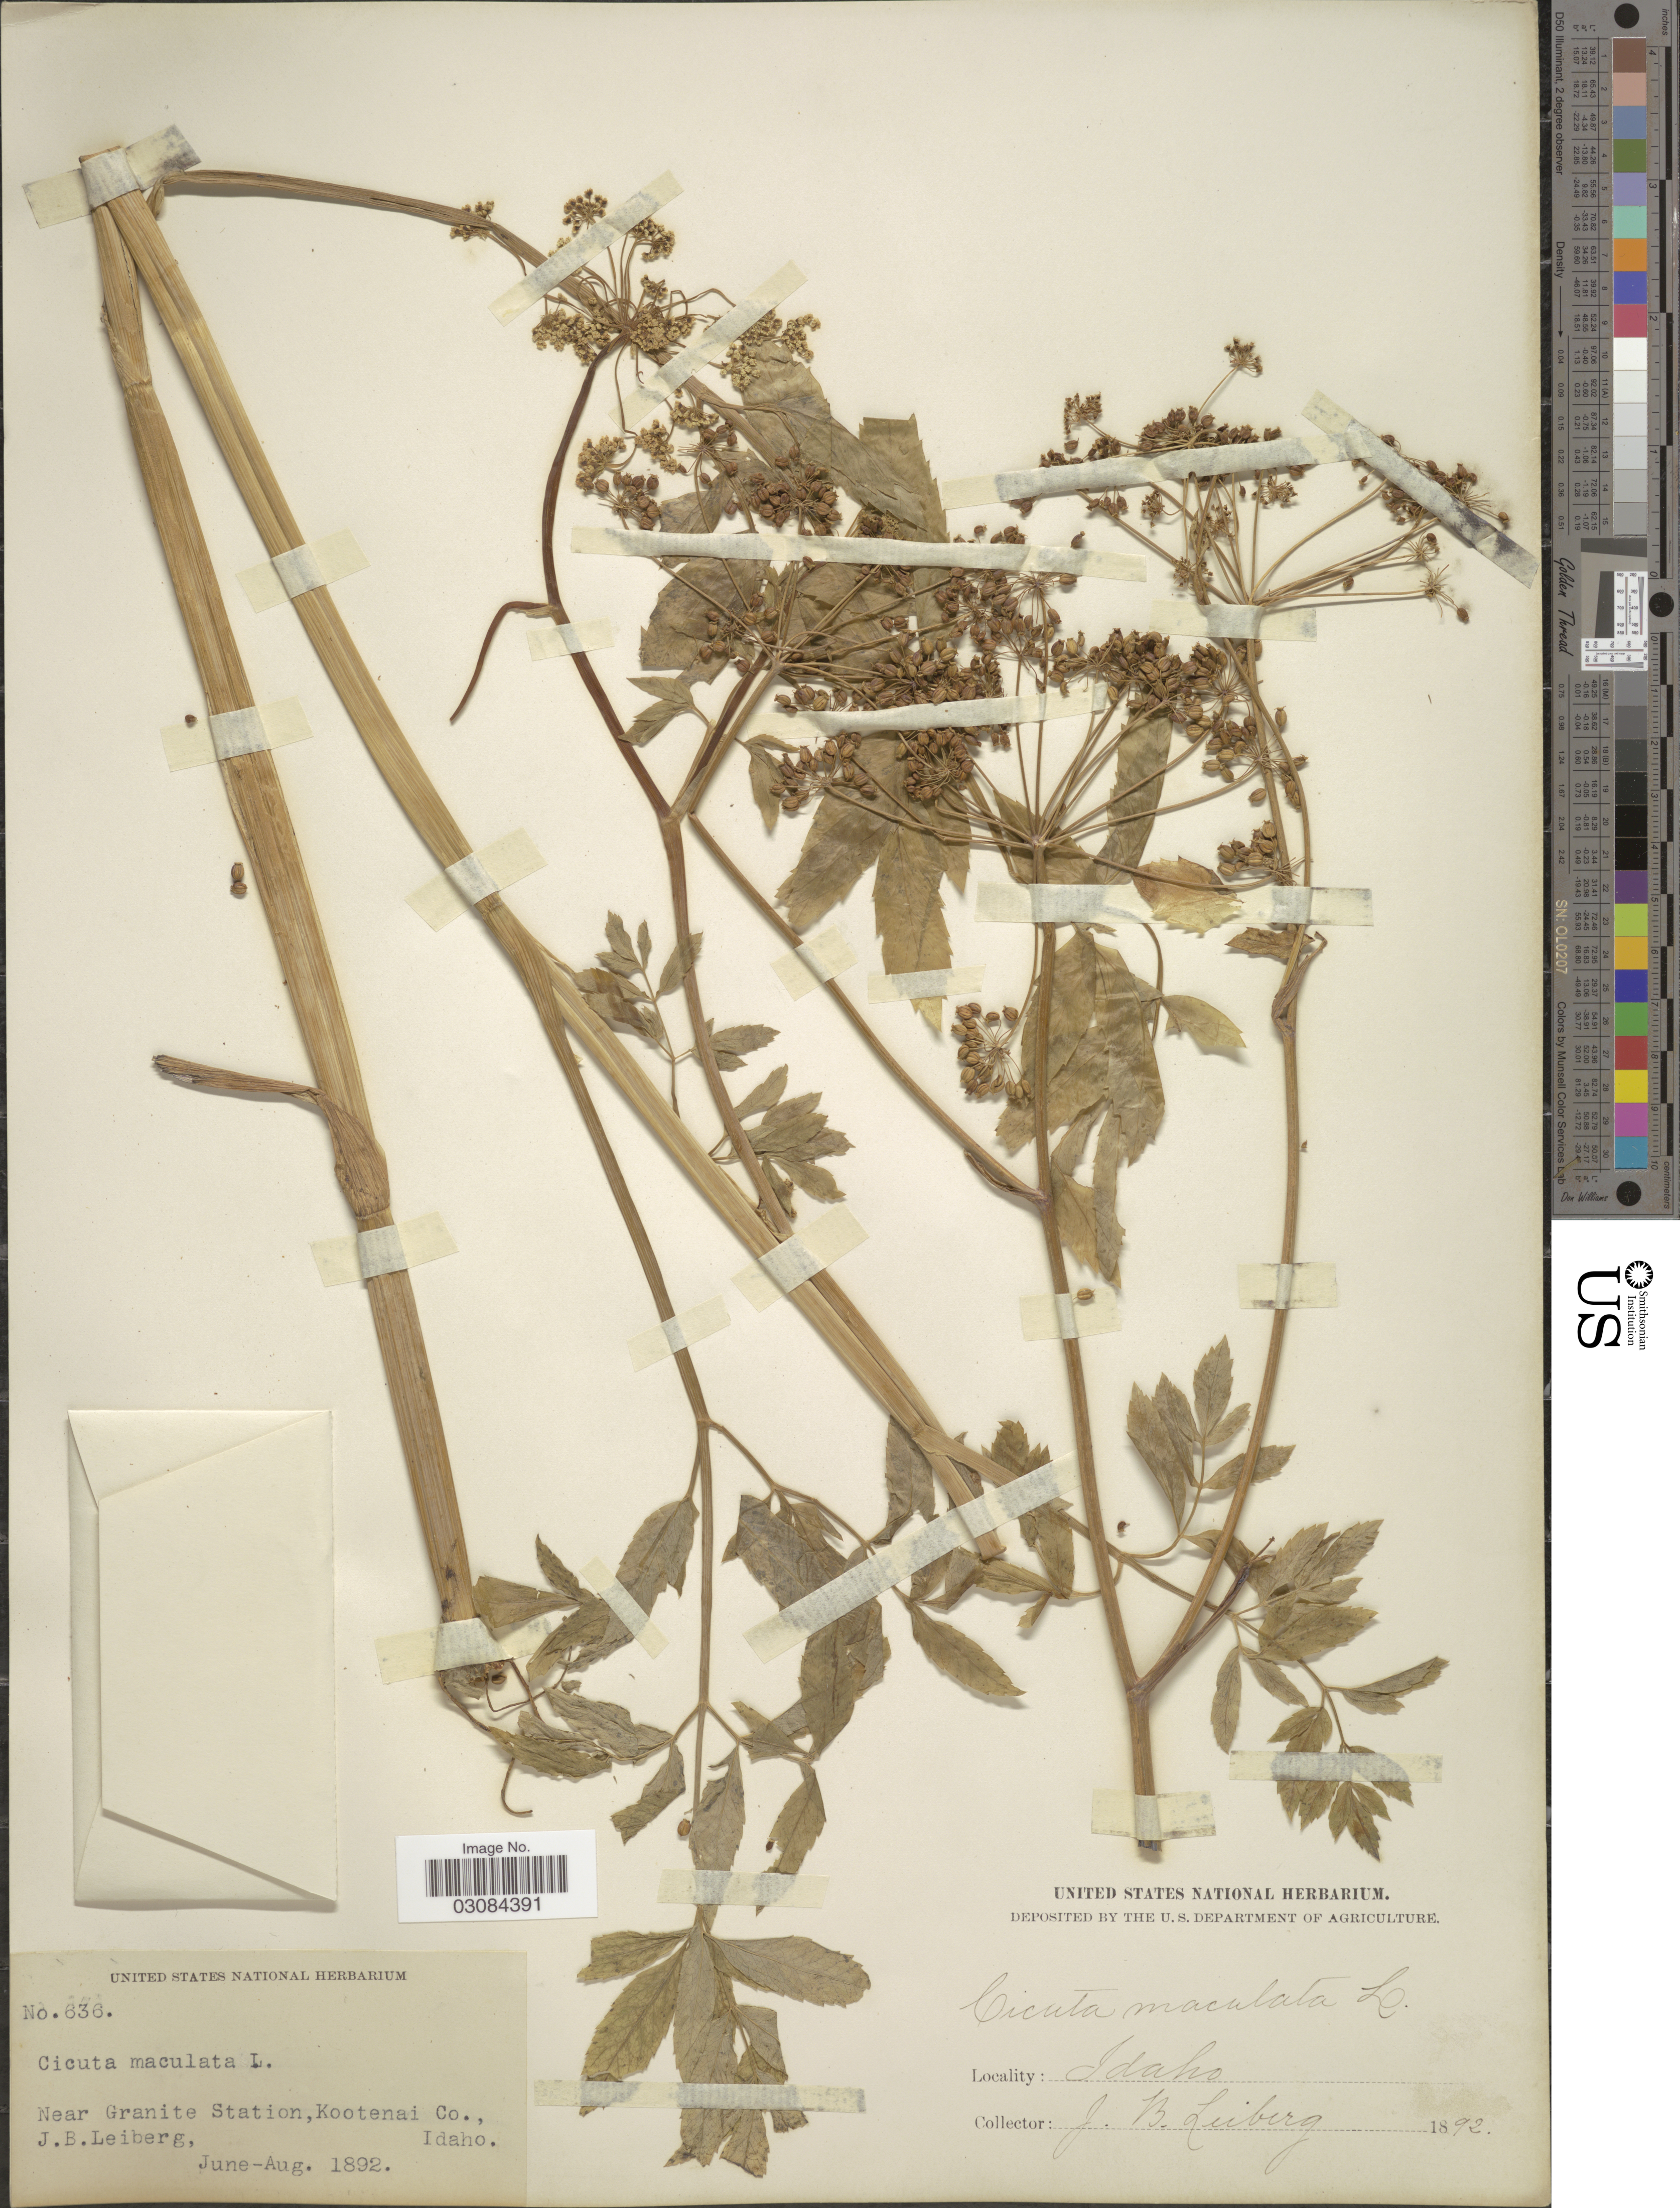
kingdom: Plantae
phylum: Tracheophyta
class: Magnoliopsida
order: Apiales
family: Apiaceae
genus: Cicuta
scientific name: Cicuta douglasii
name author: (DC.) J.M. Coult. & Rose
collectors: J. B. Leiberg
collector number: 636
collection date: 1892-06/1892-08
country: United States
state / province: Idaho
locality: Near Granite Station, Kootenai Co.